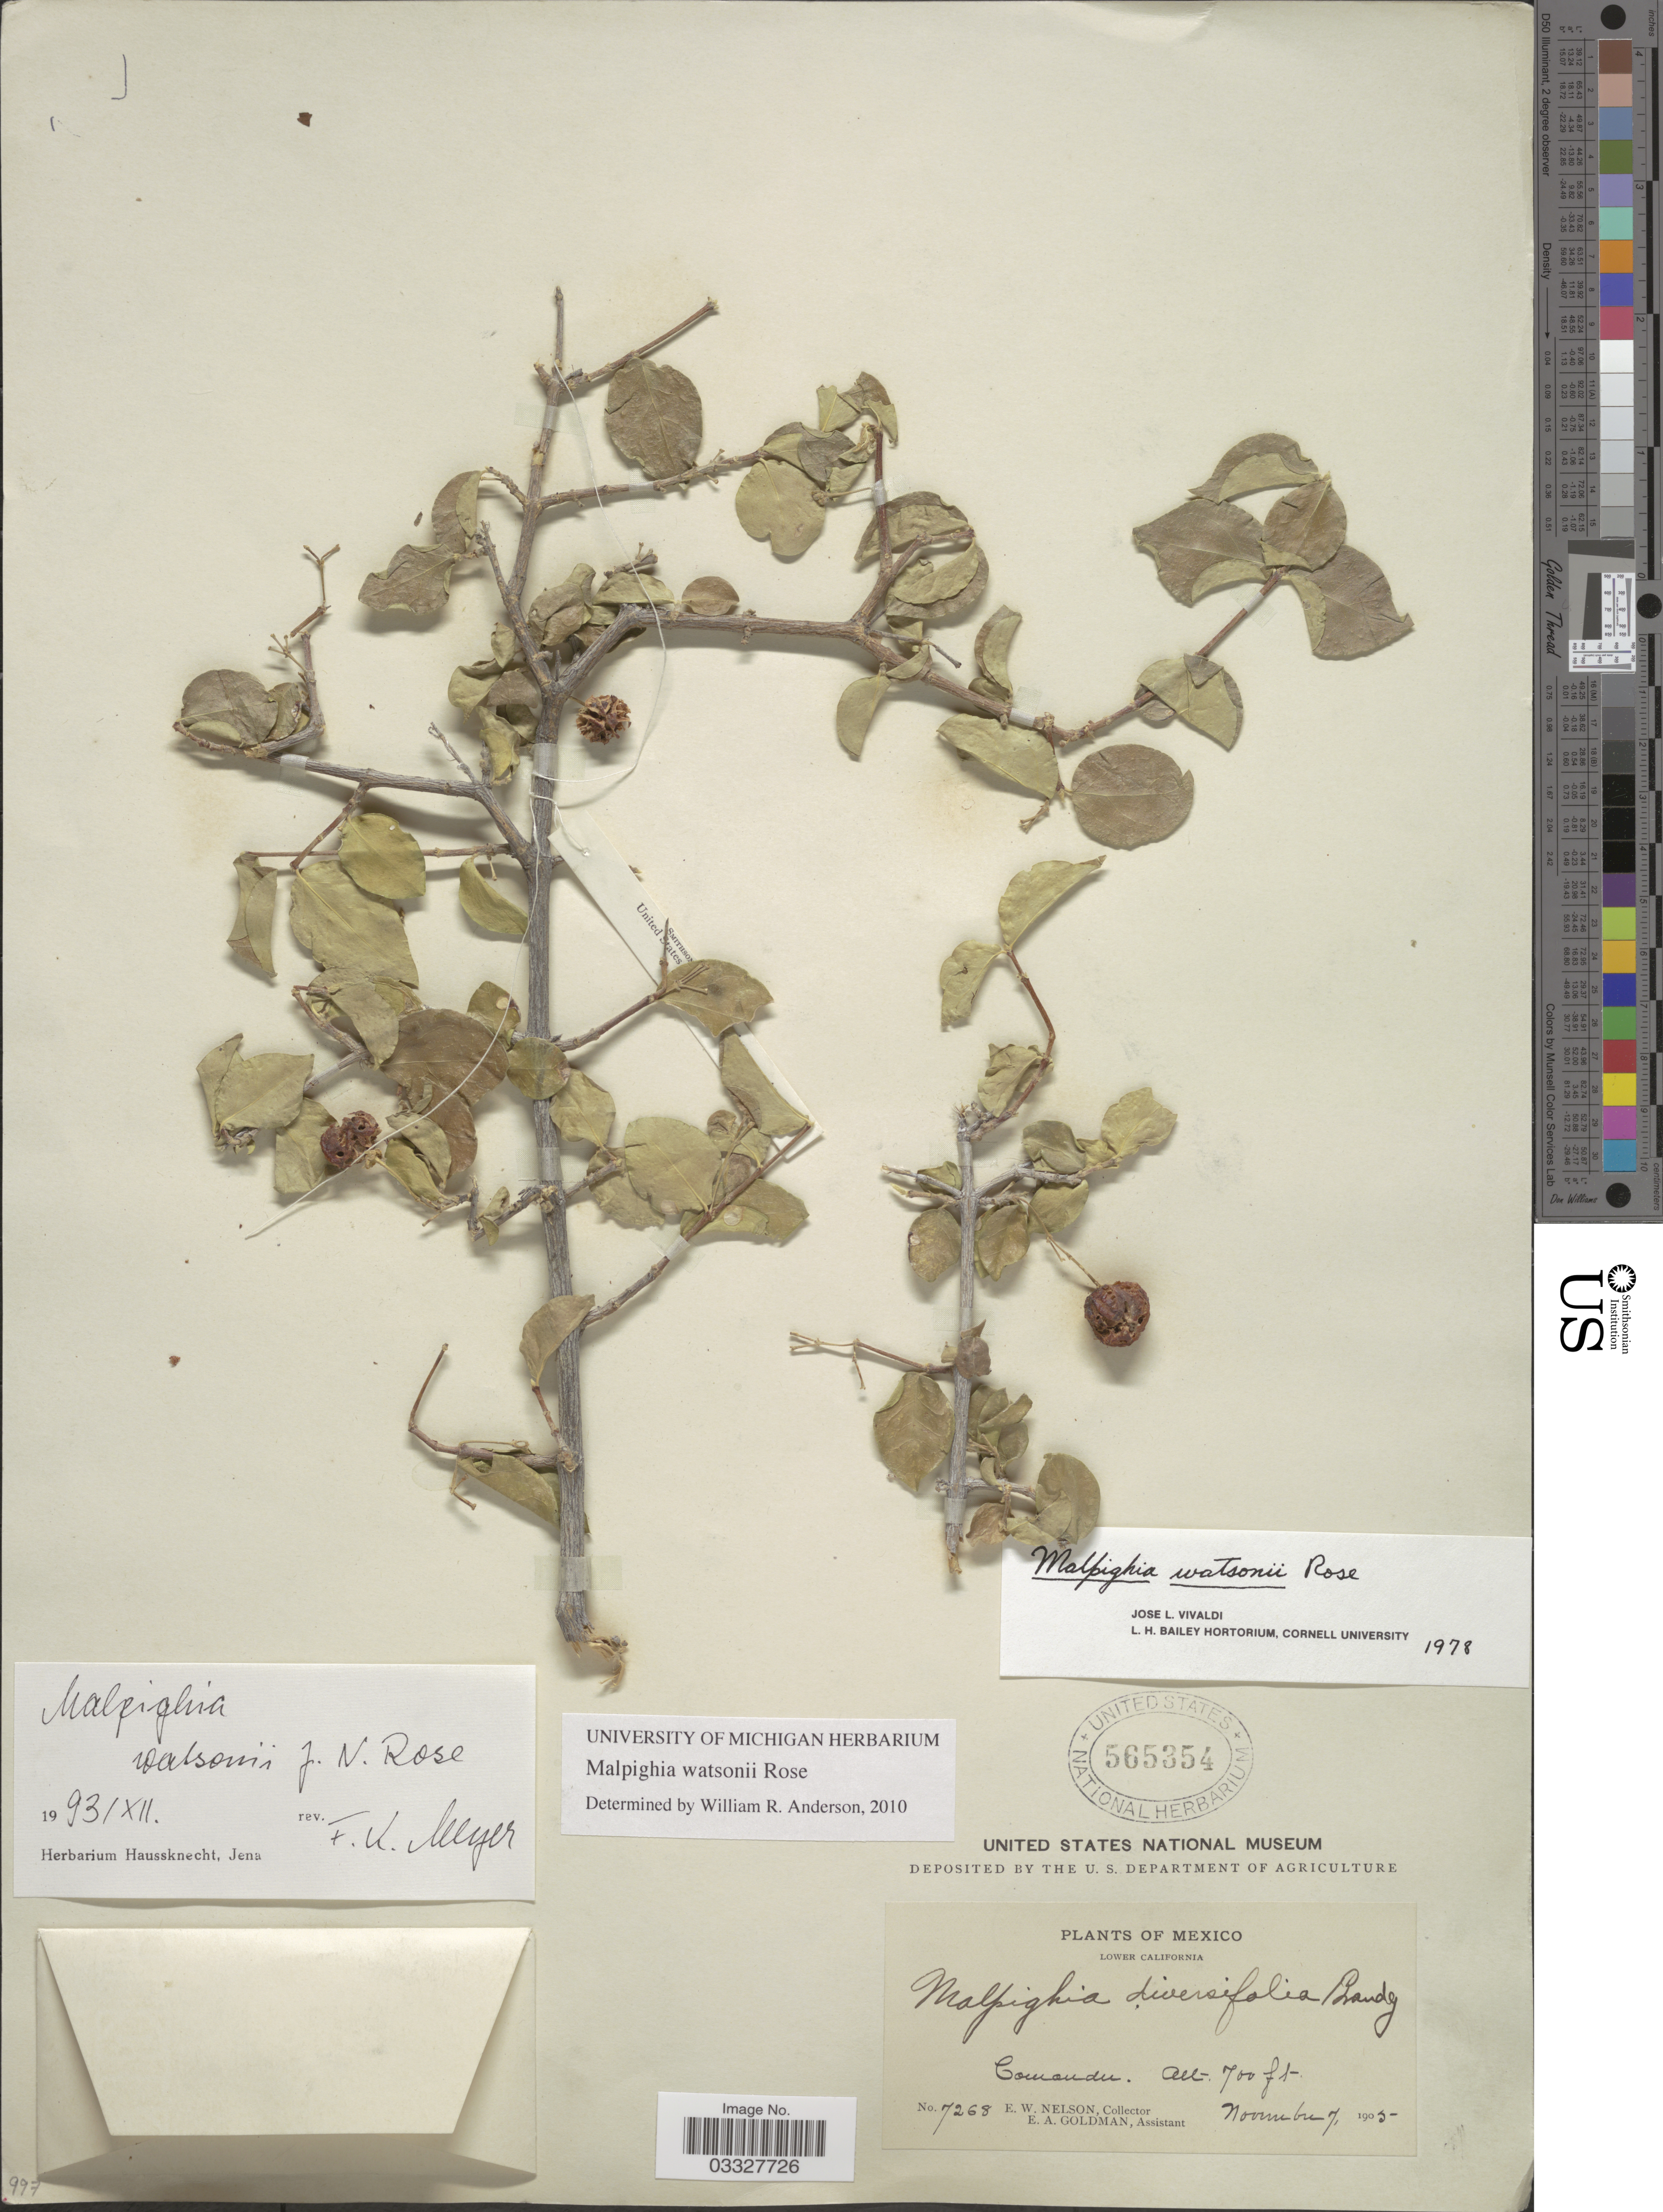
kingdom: Plantae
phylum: Tracheophyta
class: Magnoliopsida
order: Malpighiales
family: Malpighiaceae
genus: Malpighia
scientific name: Malpighia watsonii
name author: Rose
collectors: E. W. Nelson & E. A. Goldman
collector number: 7268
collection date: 1905-11-07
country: Mexico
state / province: Baja California Sur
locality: Lower California. Comondu.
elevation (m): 213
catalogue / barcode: US 565354